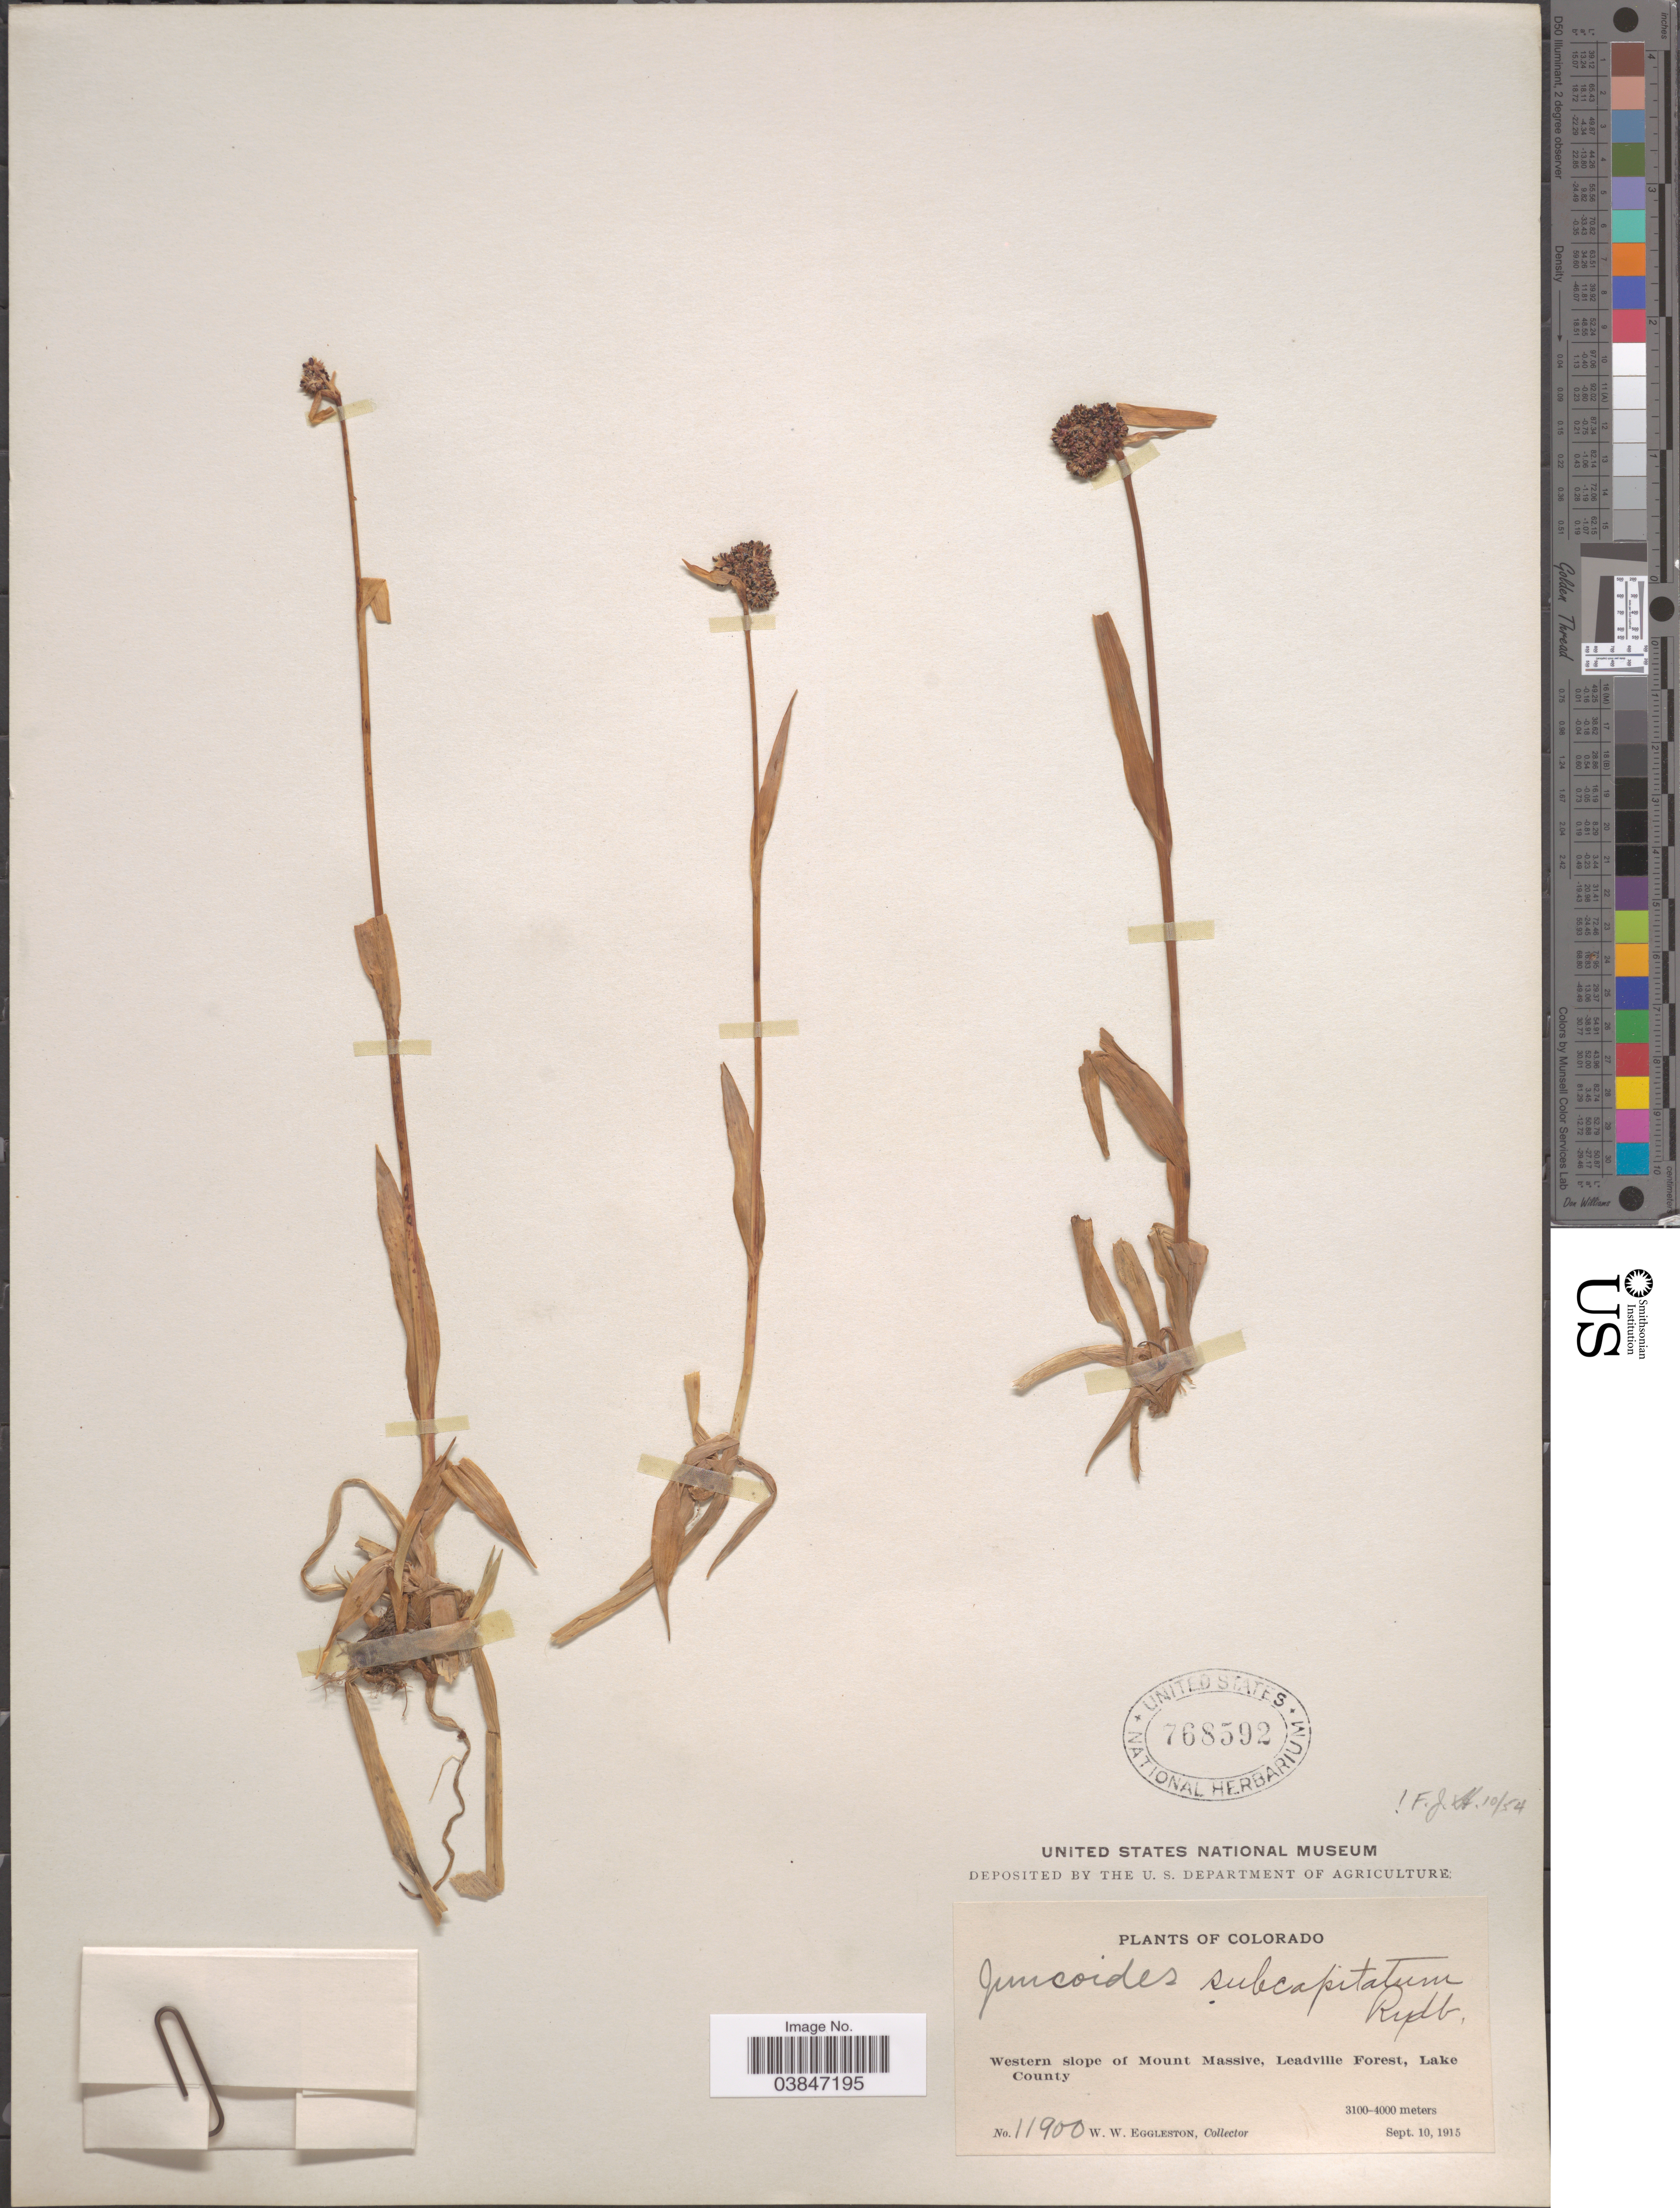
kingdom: Plantae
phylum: Tracheophyta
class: Liliopsida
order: Poales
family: Juncaceae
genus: Luzula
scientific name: Luzula subcapitata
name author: (Rydb.) H. D. Harr.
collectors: W. W. Eggleston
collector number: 11900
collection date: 1915-09-10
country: United States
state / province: Colorado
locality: Western slope of Mount Massive, Leadville Forest, Lake County.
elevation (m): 3100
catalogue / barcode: US 768592